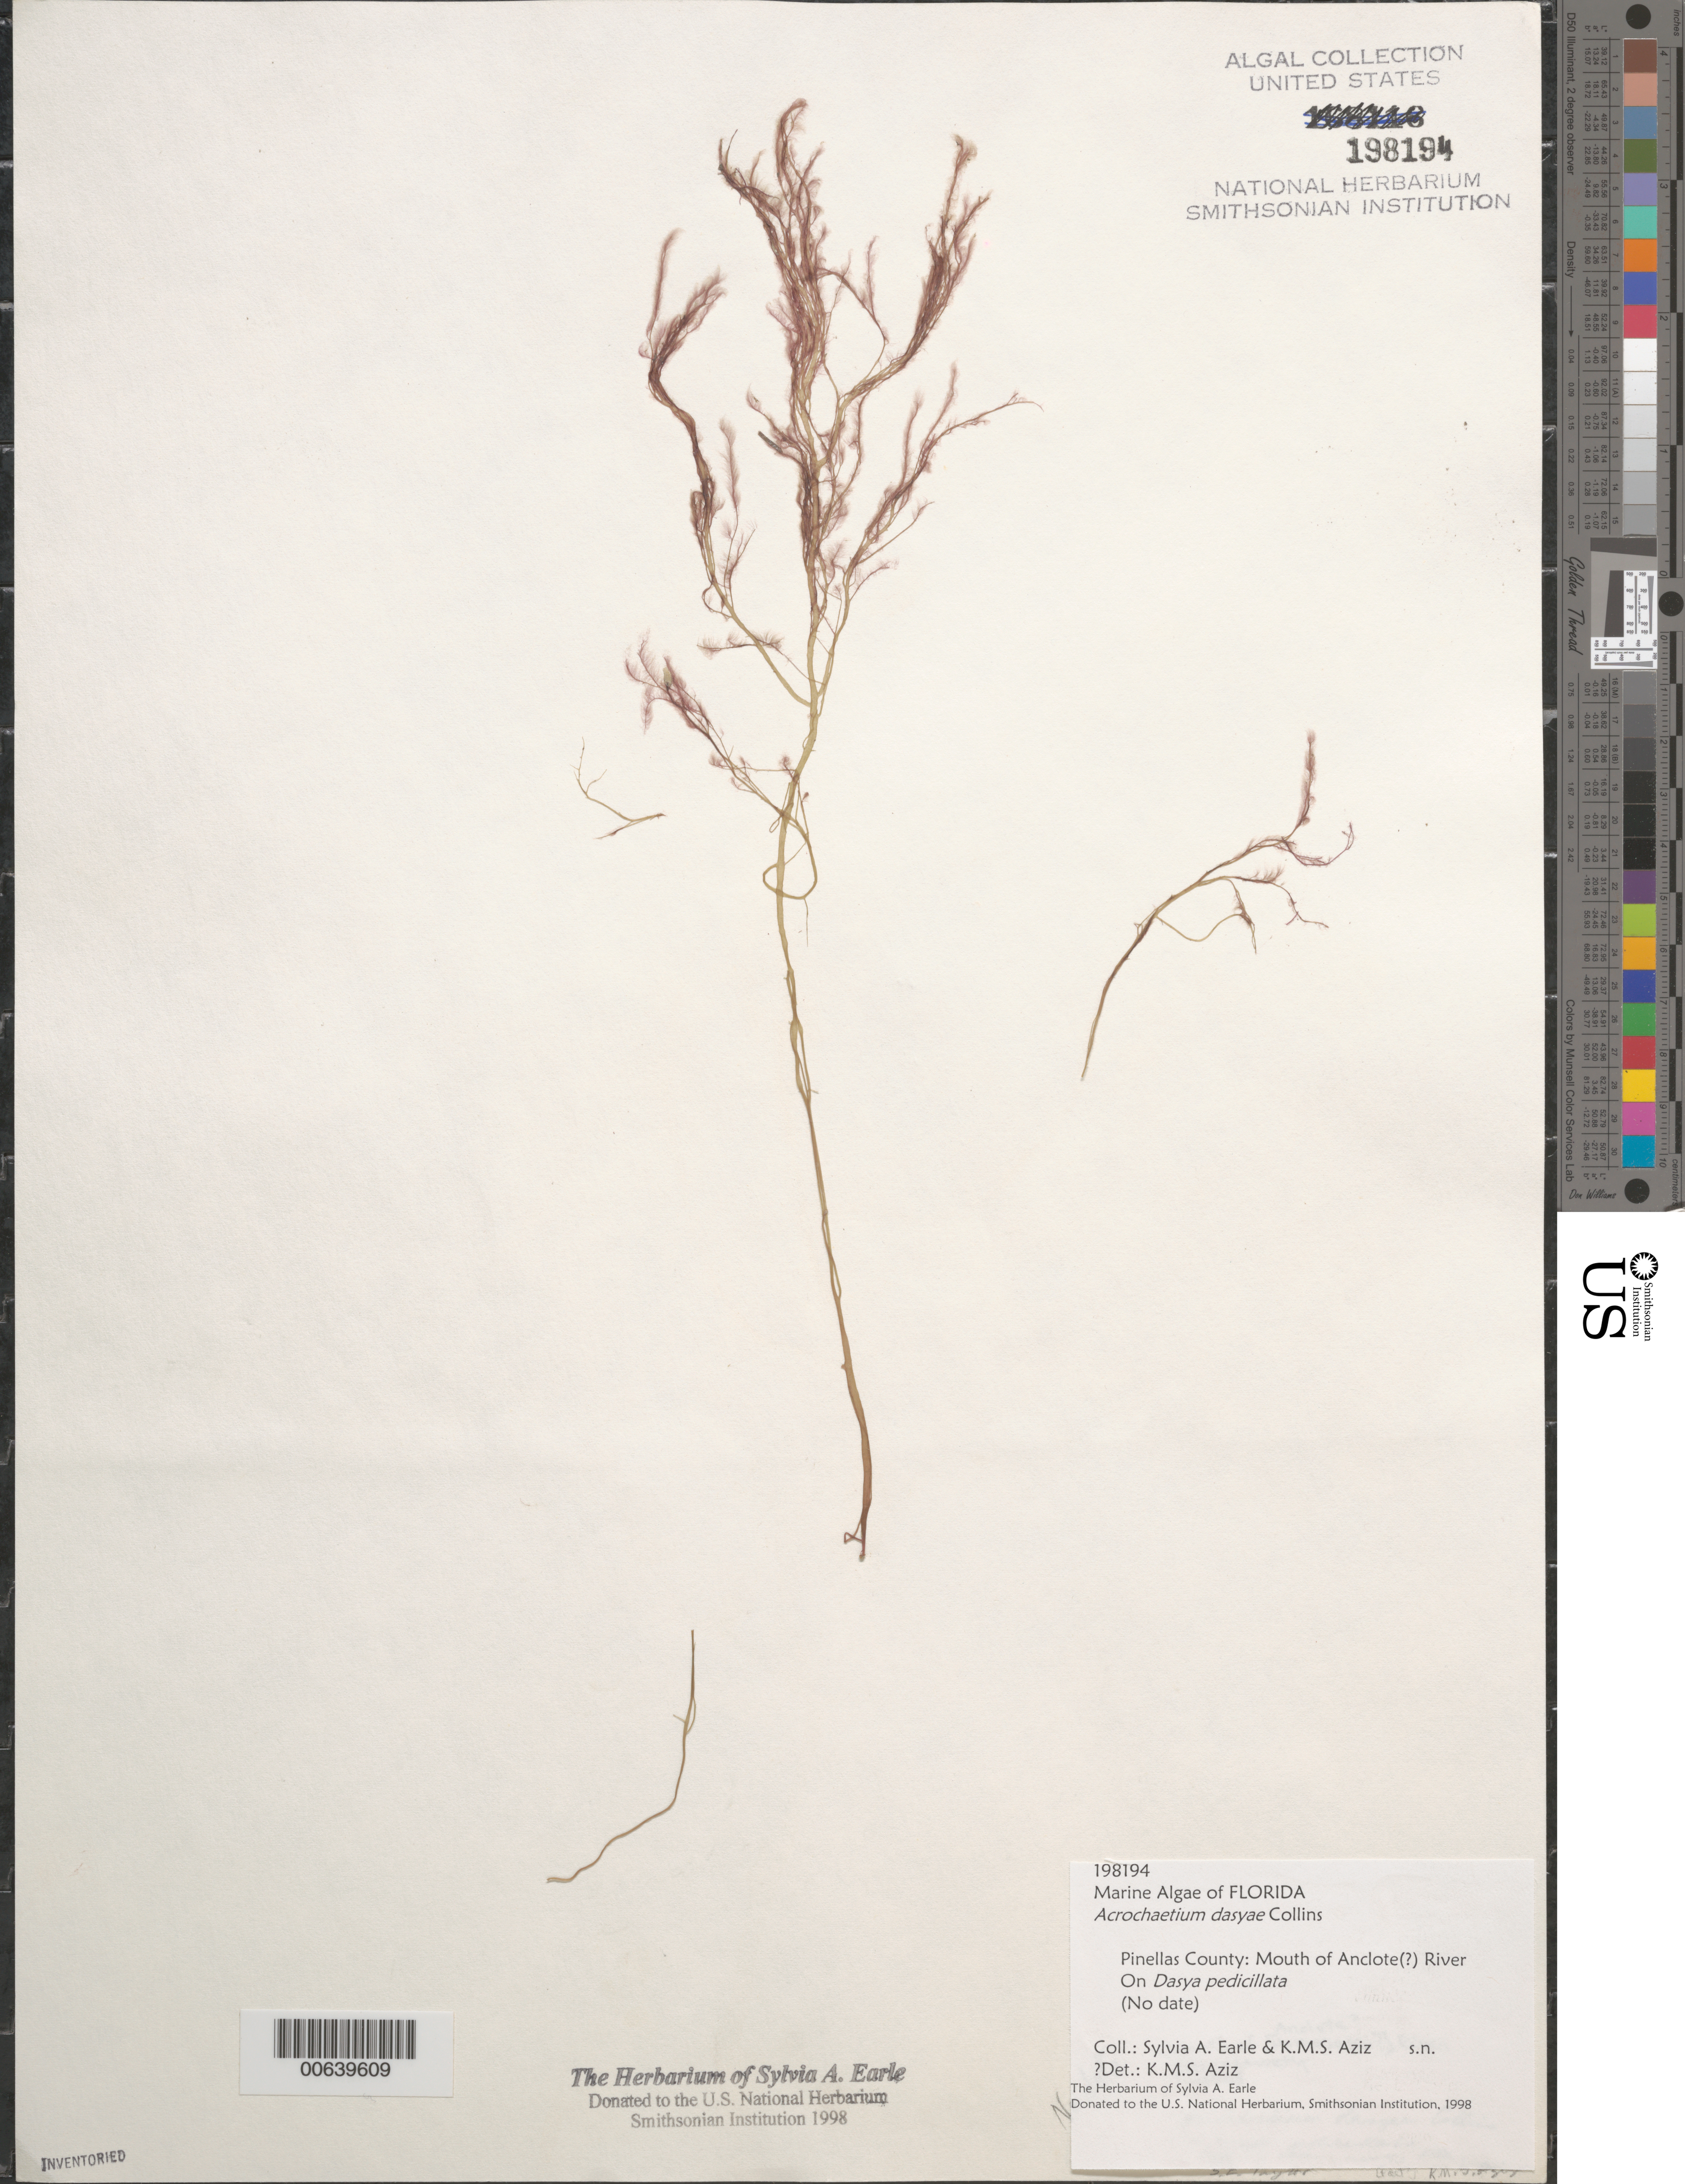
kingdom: Plantae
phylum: Rhodophyta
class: Florideophyceae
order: Colaconematales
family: Colaconemataceae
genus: Colaconema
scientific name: Colaconema dasyae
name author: (Collins) H. Stegenga et al.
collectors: S. A. Earle & K. M. Aziz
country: United States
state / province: Florida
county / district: Pinellas County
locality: Anclote River mouth (locality uncertain)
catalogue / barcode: US 198194